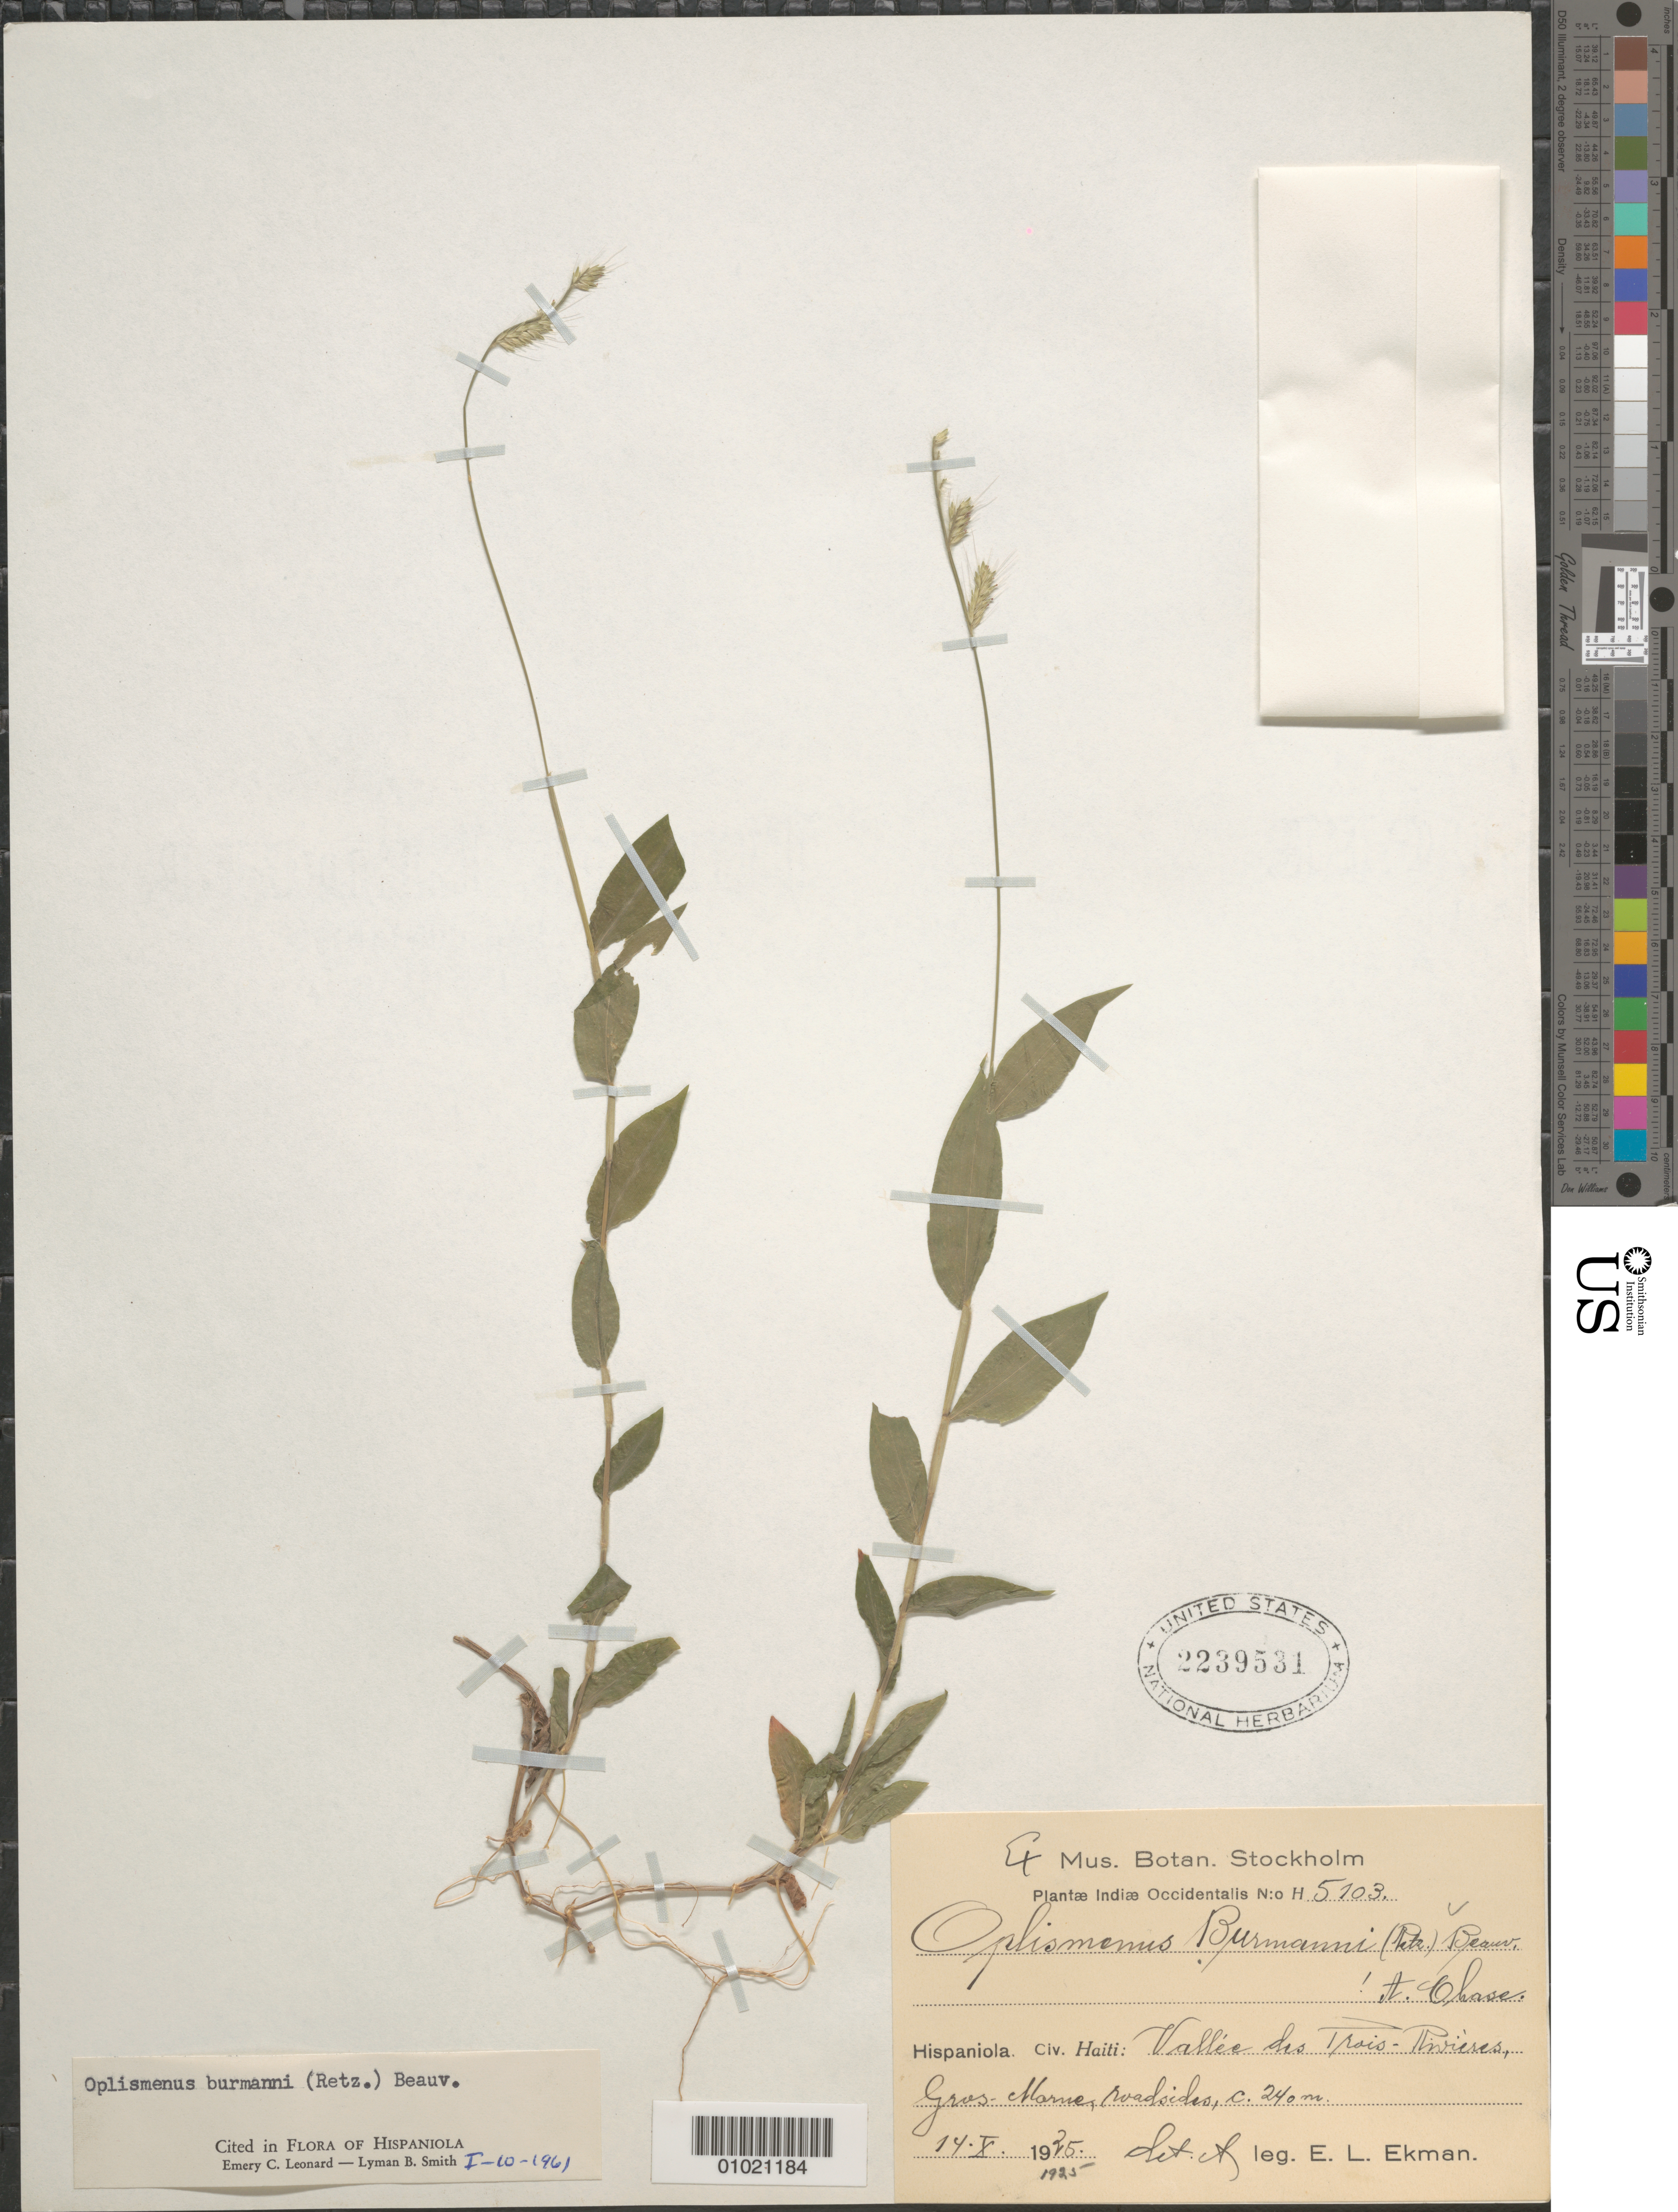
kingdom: Plantae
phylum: Tracheophyta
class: Liliopsida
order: Poales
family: Poaceae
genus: Oplismenus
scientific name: Oplismenus burmannii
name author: (Retz.) P. Beauv.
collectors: E. L. Ekman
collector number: H 5103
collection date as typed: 14 Oct 1925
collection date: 1925-10-14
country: Haiti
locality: Vallee des Trois-Rivieres, Gros Morne, roadsides.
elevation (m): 240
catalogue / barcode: US 2239531